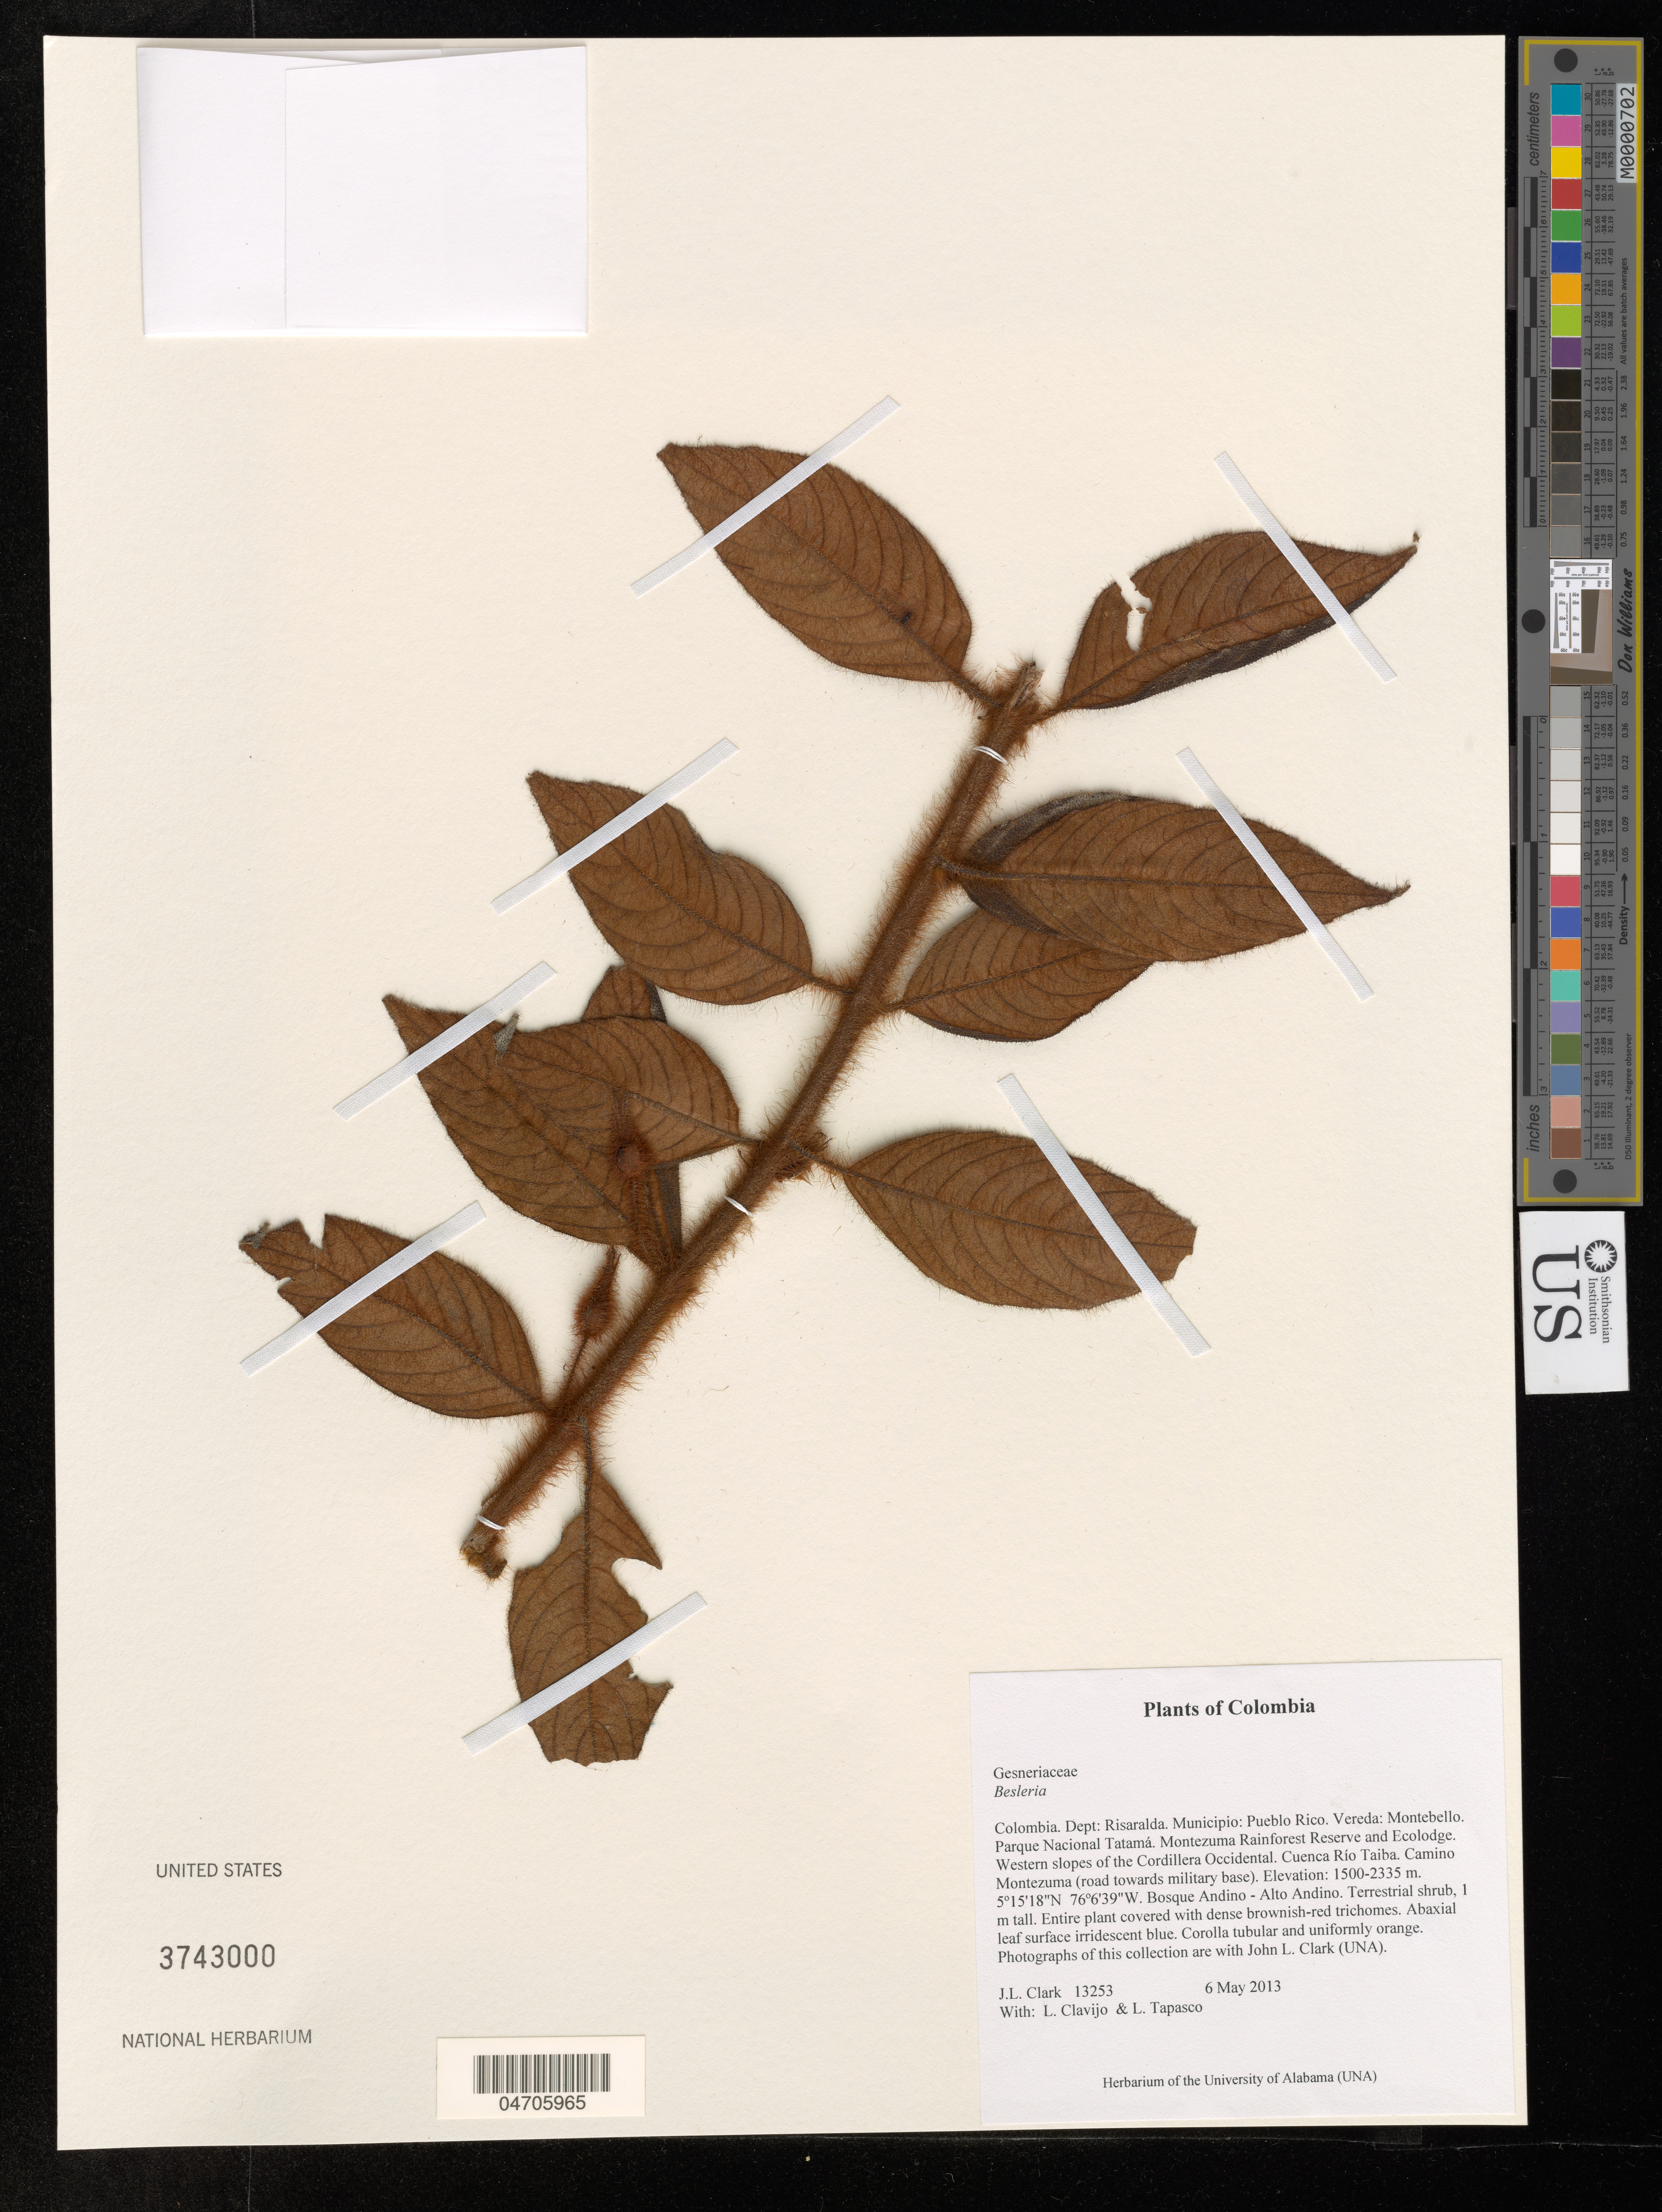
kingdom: Plantae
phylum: Tracheophyta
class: Magnoliopsida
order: Lamiales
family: Gesneriaceae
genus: Besleria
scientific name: Besleria sp.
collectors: J. L. Clark, L. Clavijo & L. Tapasco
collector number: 13253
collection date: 2013-05-06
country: Colombia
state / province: Risaralda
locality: Dept: Risaralda. Municipio: Pueblo Rico. Vereda: Montebello. Parque Nacional Tatamá. Montezuma Rainforest Reserve and Ecolodge. Western slopes of the Cordillera Occidental. Cuenca Río Taiba. Camino Montezuma (road towards military base). Bosque Andino - Alto Andino.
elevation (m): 1500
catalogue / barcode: US 3743000